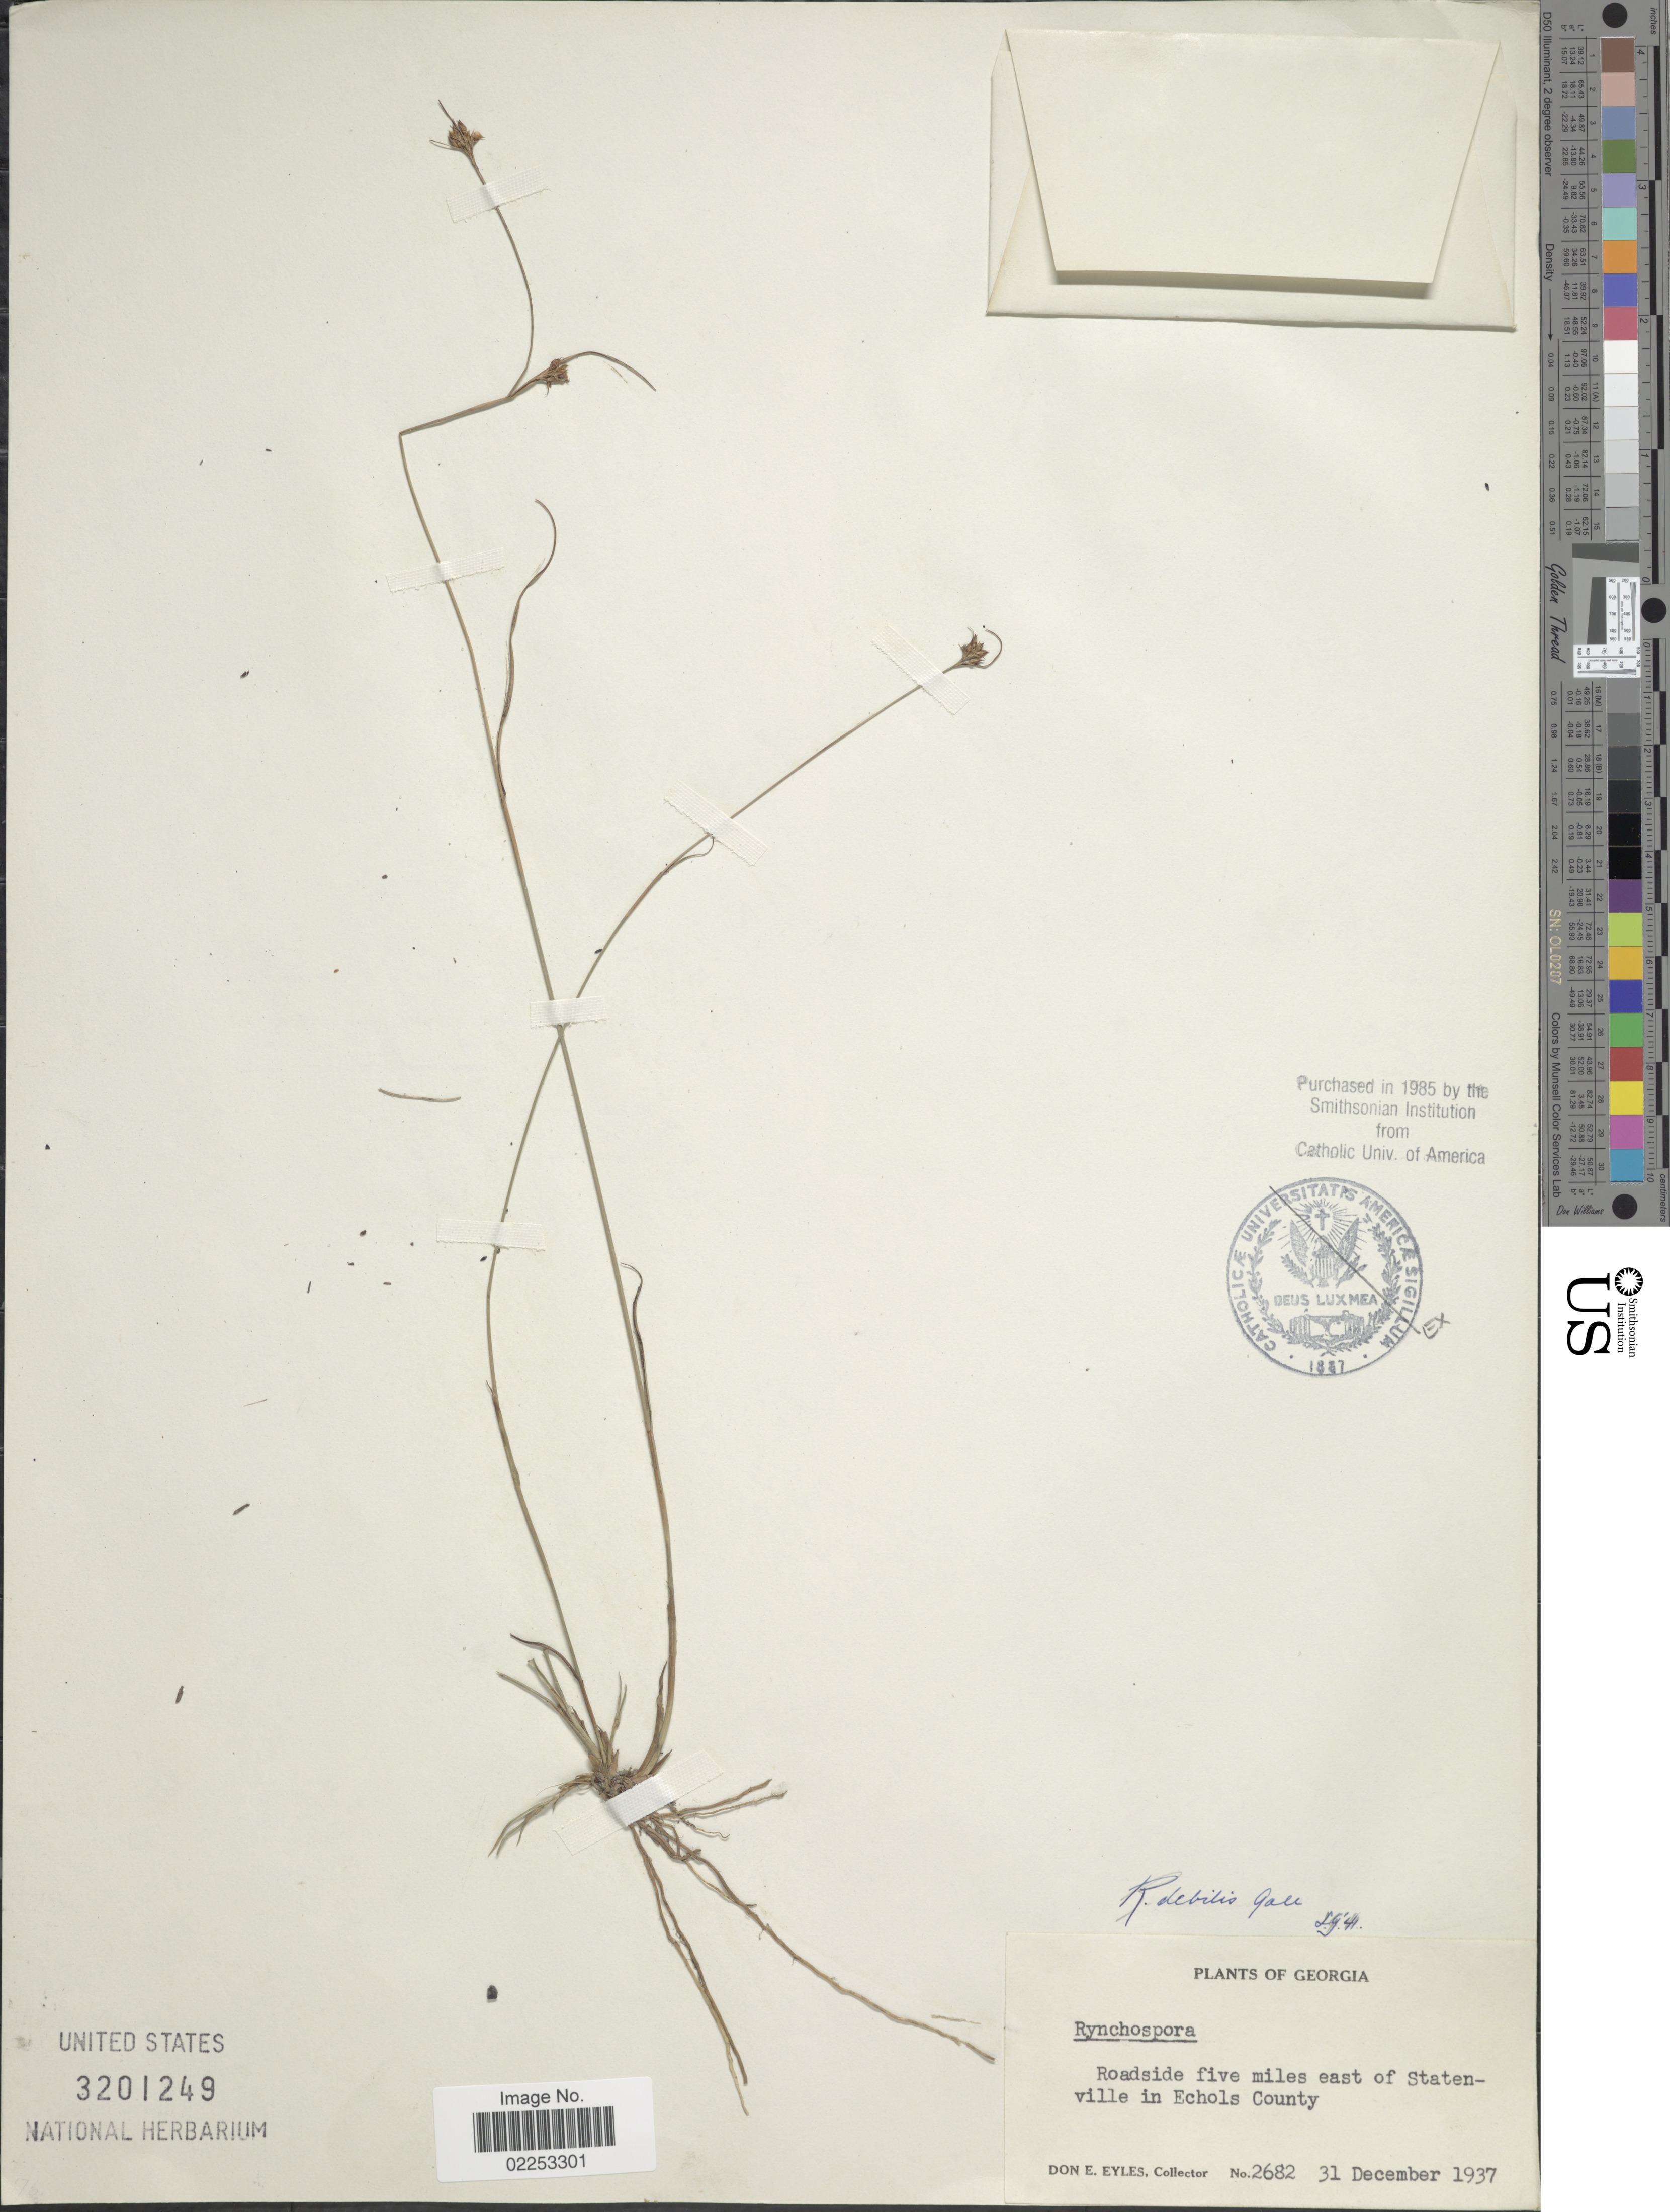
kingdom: Plantae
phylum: Tracheophyta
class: Liliopsida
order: Poales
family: Cyperaceae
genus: Rhynchospora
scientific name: Rhynchospora debilis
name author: Gale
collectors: D. Eyles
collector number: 2682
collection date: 1937-12-31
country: United States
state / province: Georgia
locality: Roadside five miles east of Statenville in Echols County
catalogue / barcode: US 3201249